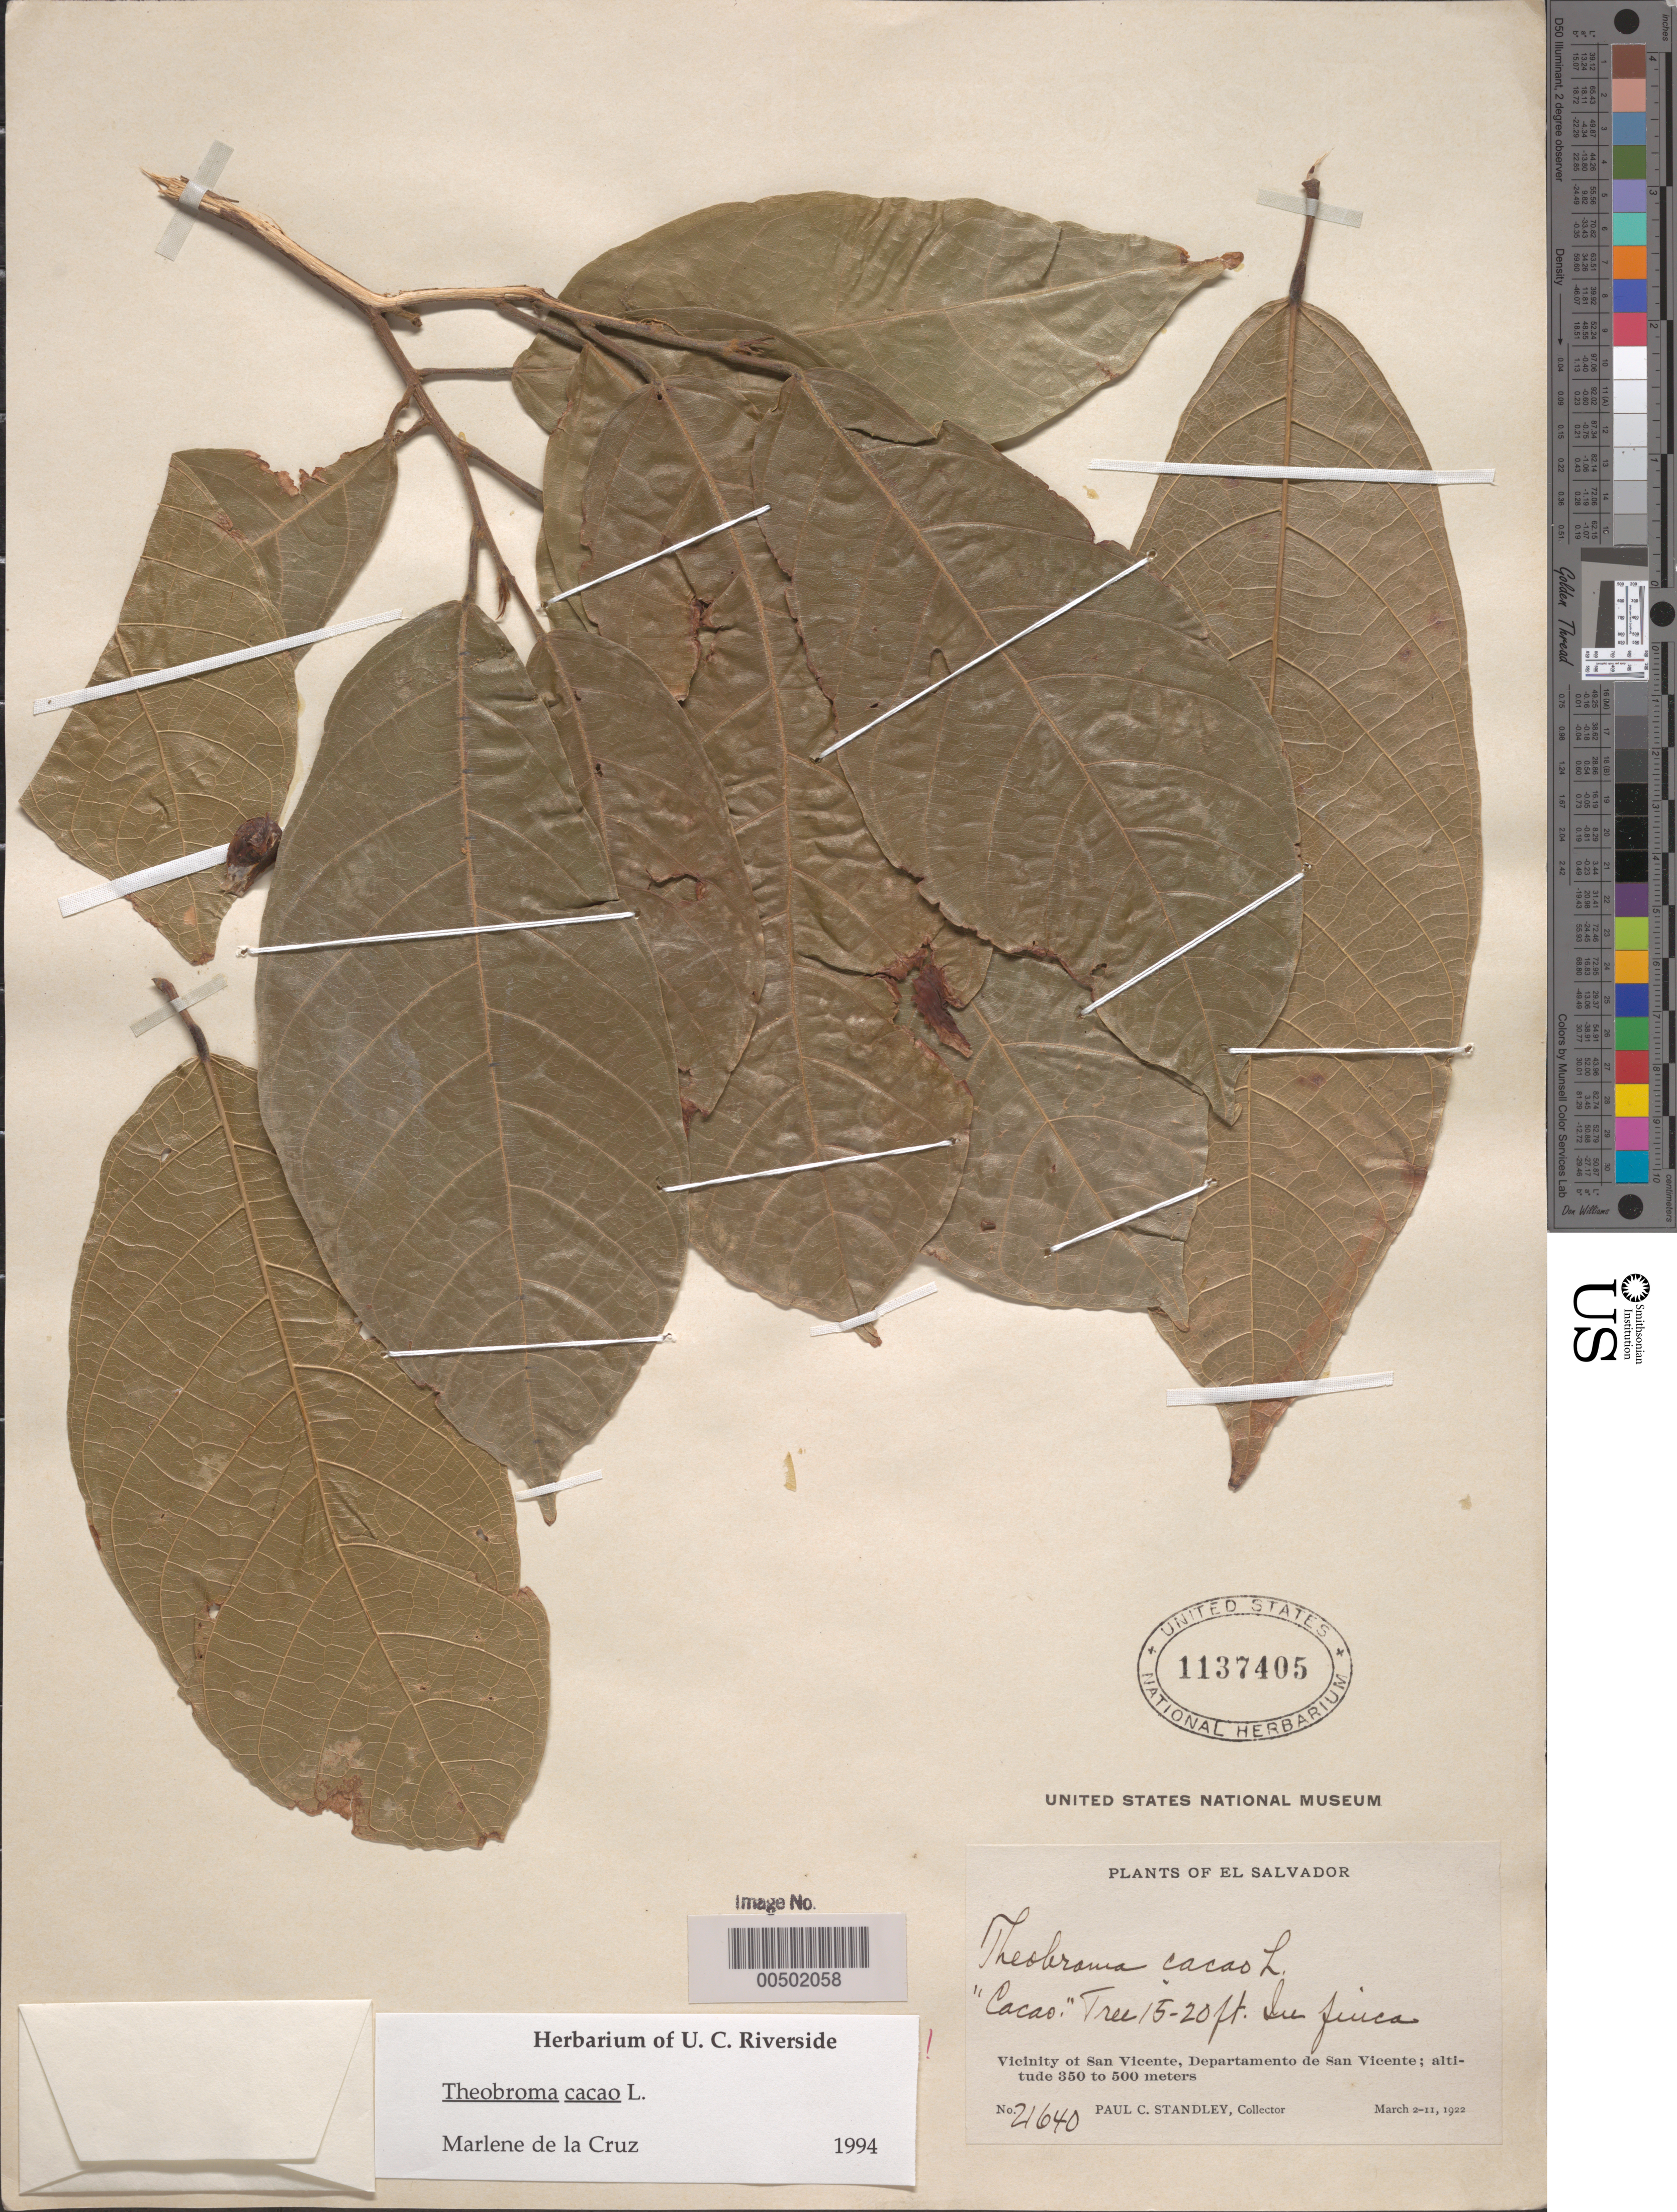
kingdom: Plantae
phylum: Tracheophyta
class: Magnoliopsida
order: Malvales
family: Malvaceae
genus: Theobroma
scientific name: Theobroma cacao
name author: L.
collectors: P. C. Standley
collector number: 21640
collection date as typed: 02 Mar 1922 to 11 Mar 1922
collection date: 1922-03-02/1922-03-11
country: El Salvador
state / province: San Vincente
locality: Vicinity of San Vicente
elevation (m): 350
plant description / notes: Common name: cacao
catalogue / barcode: US 1137405